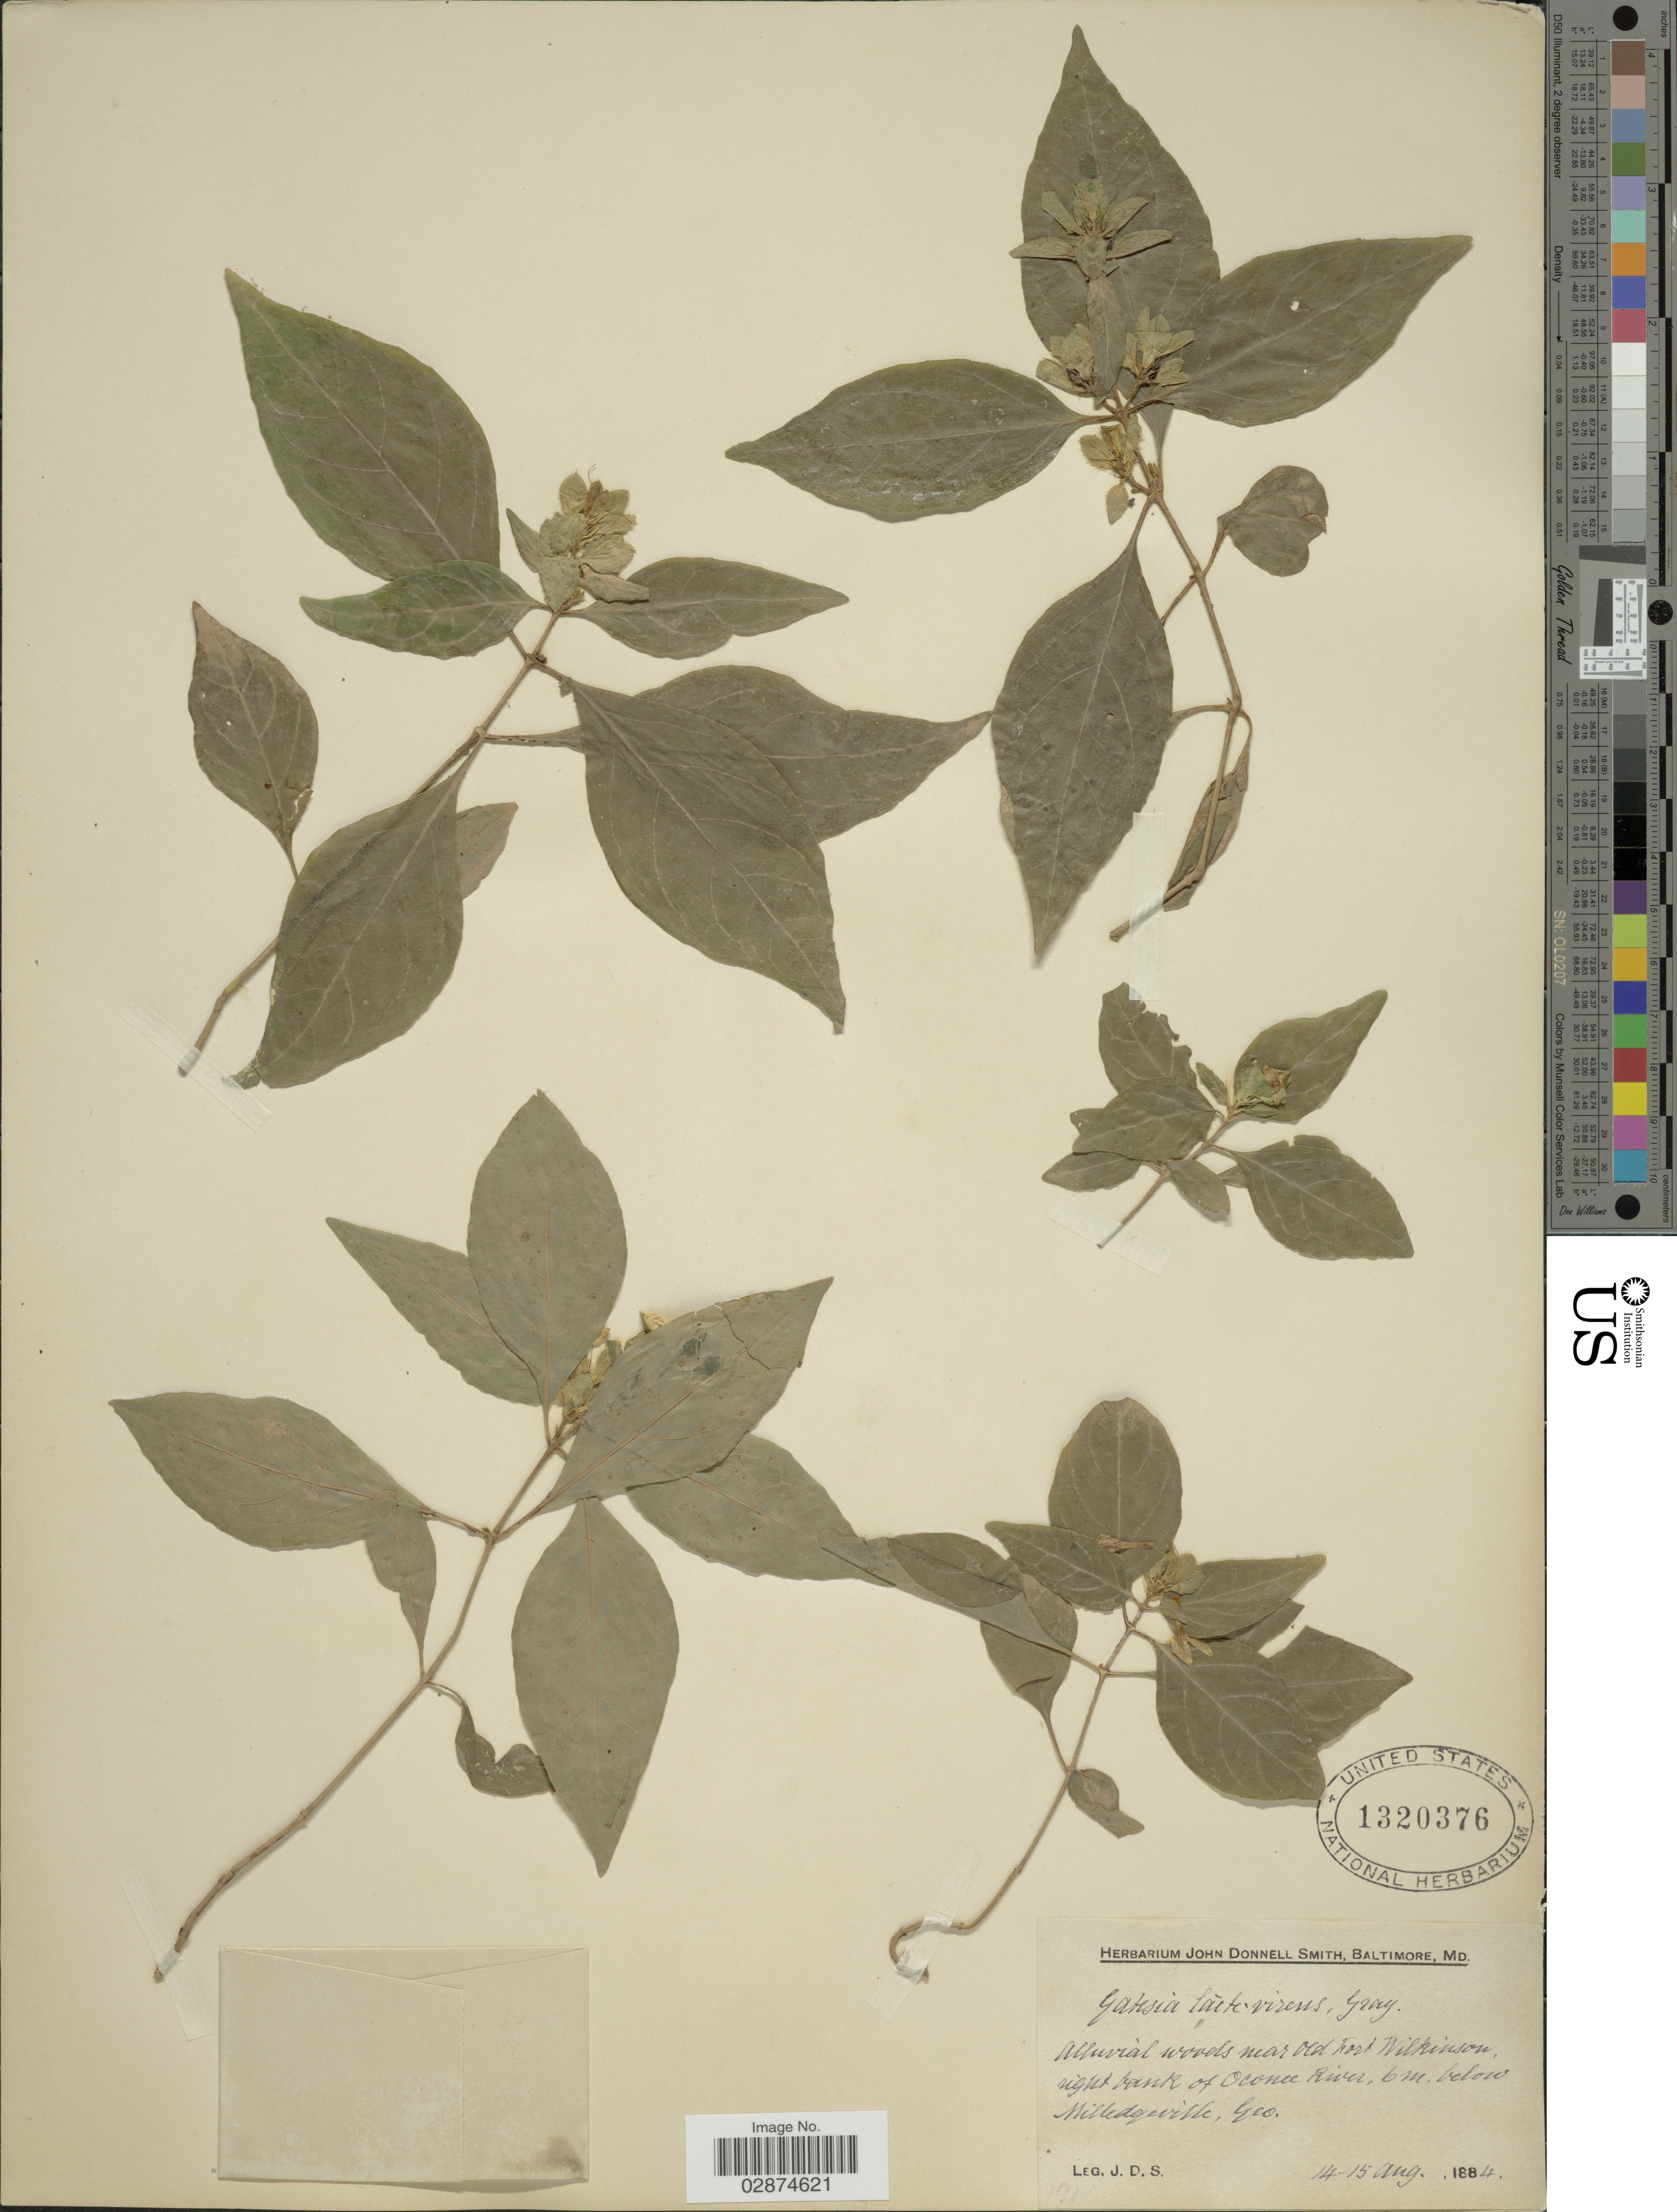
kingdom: Plantae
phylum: Tracheophyta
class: Magnoliopsida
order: Lamiales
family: Acanthaceae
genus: Yeatesia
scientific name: Yeatesia viridiflora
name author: (Nees) Small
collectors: J. Donnell Smith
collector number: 191*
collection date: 1884-08-14/1884-08-15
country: United States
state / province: Georgia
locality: Near old Forest Wilkinson, right bank of Oconec River, 6 m. below Milledgeville.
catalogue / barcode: US 1320376